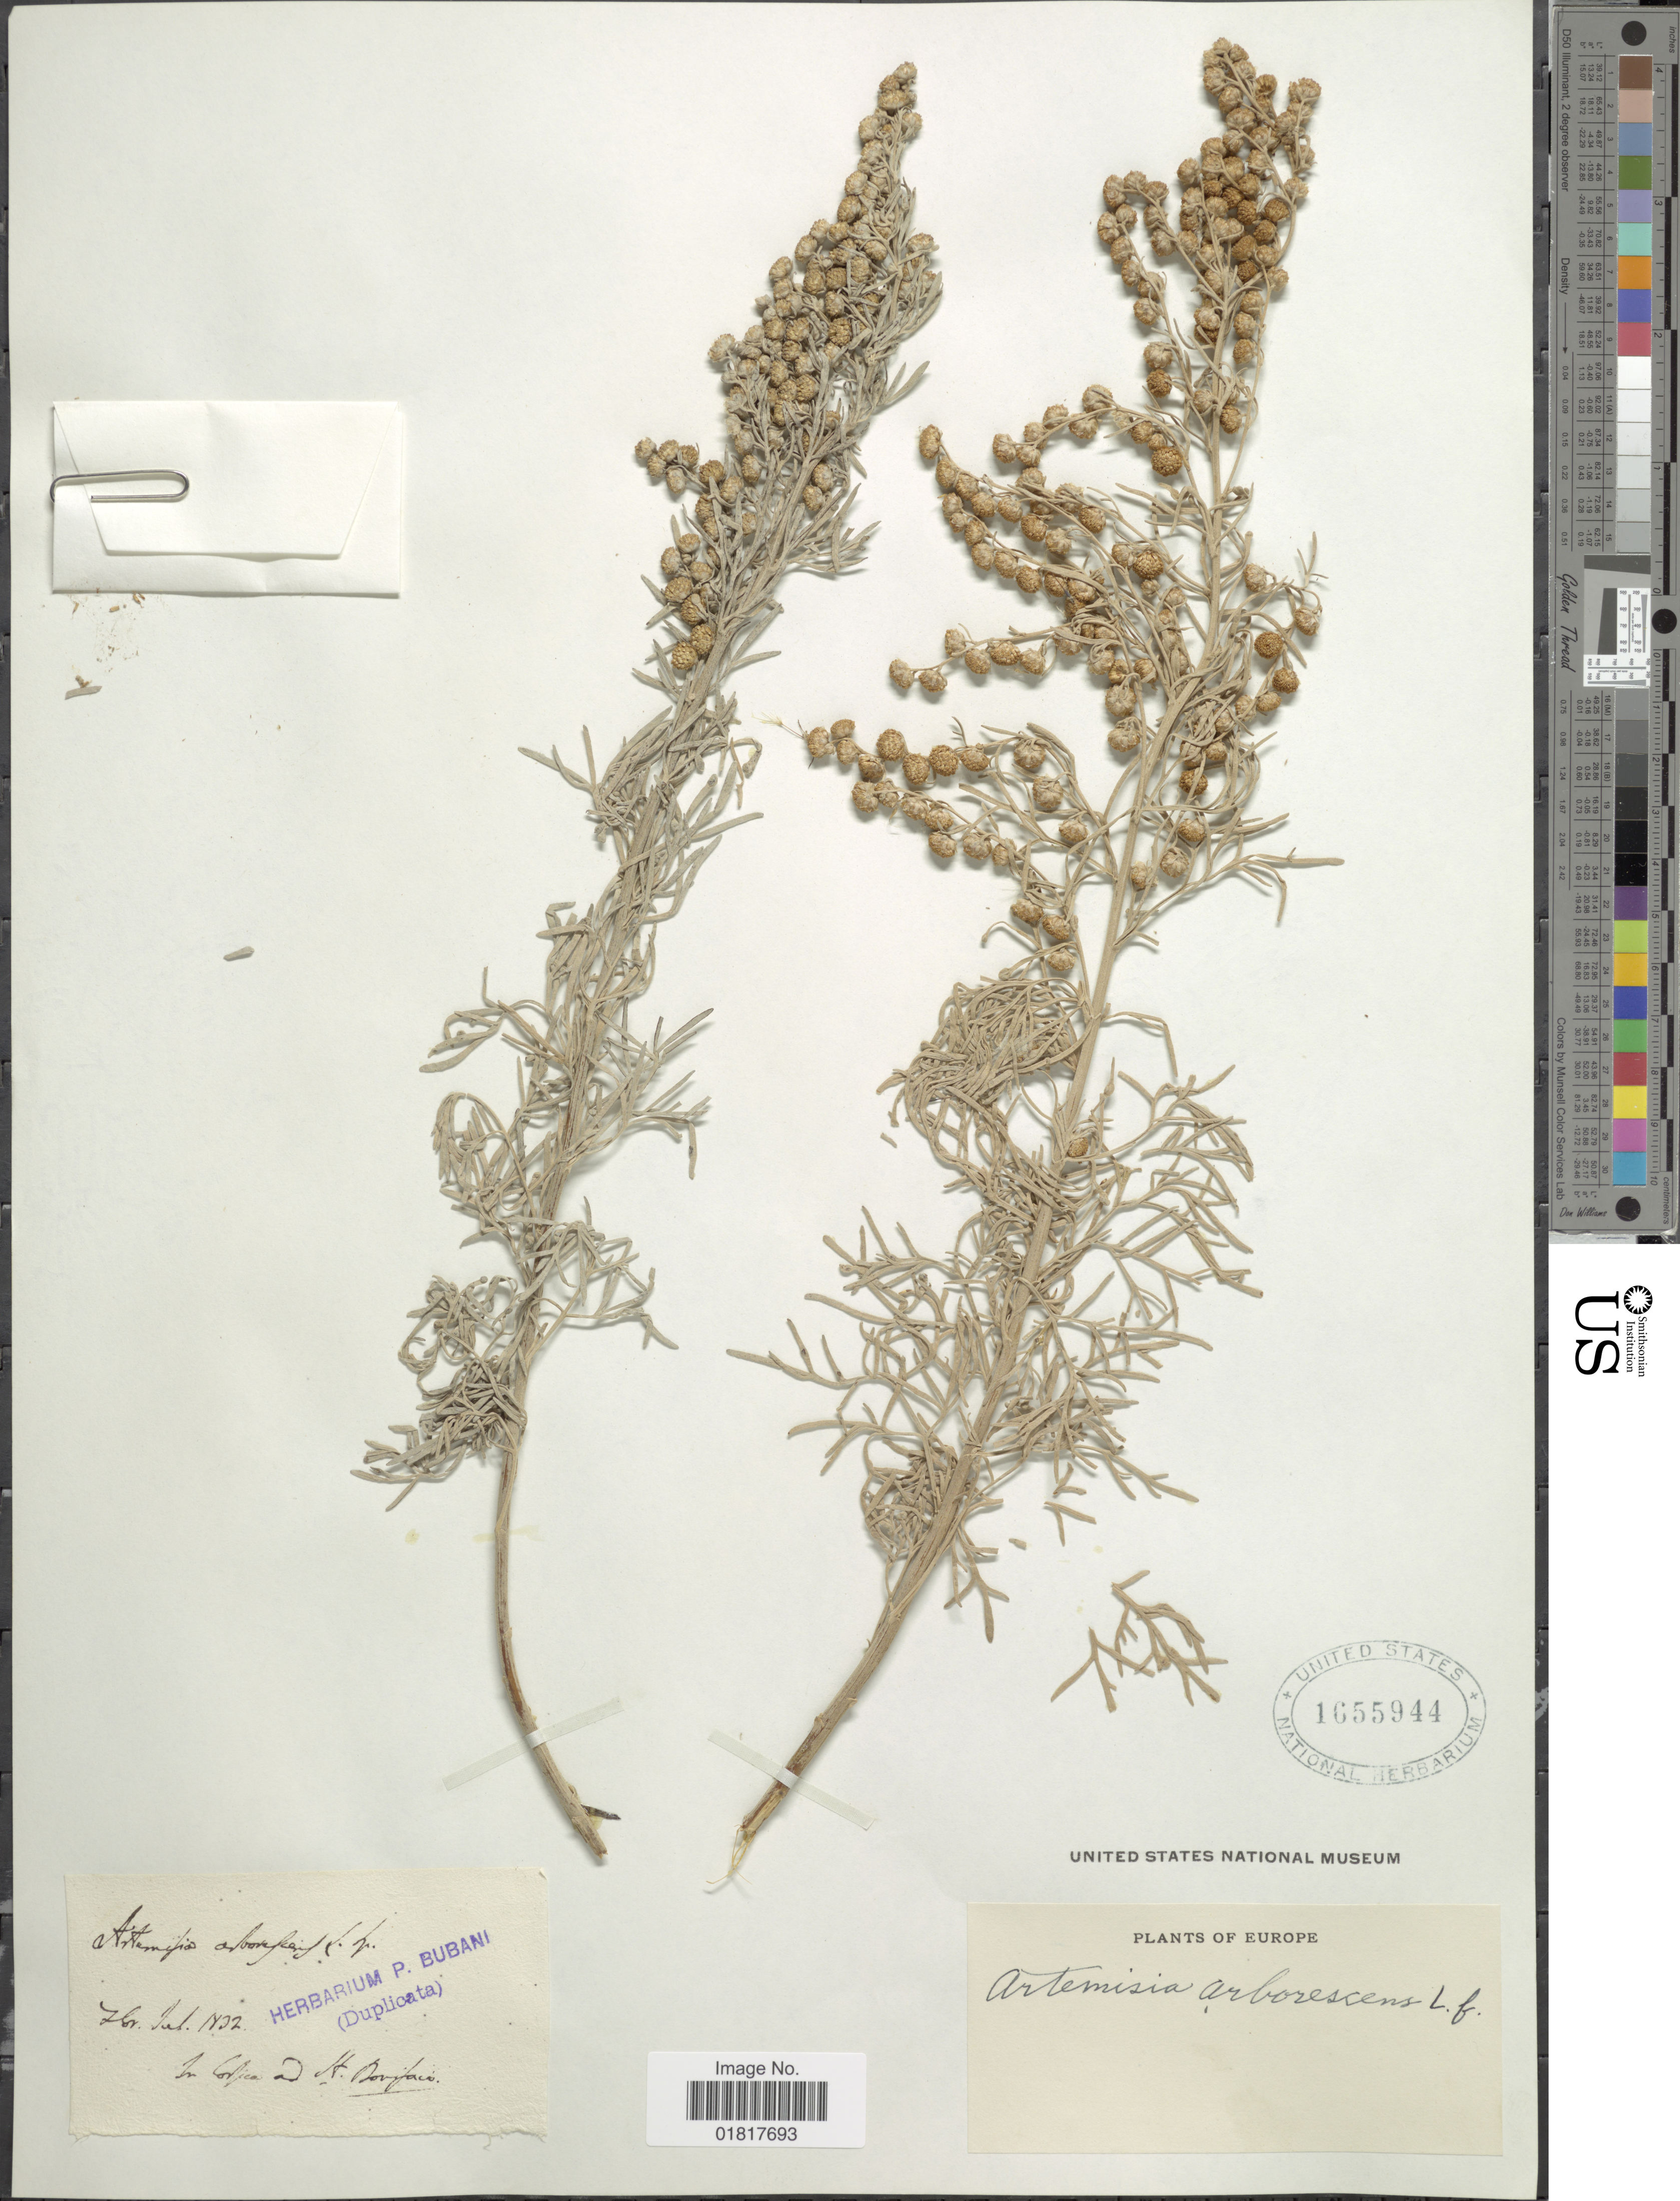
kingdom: Plantae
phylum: Tracheophyta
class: Magnoliopsida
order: Asterales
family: Asteraceae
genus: Artemisia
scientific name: Artemisia arborescens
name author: L.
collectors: ex herb. P. Bubani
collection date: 1832-07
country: France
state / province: Corsica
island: Corse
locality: In Corsica ad St. Bonifacio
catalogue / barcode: US 1655944